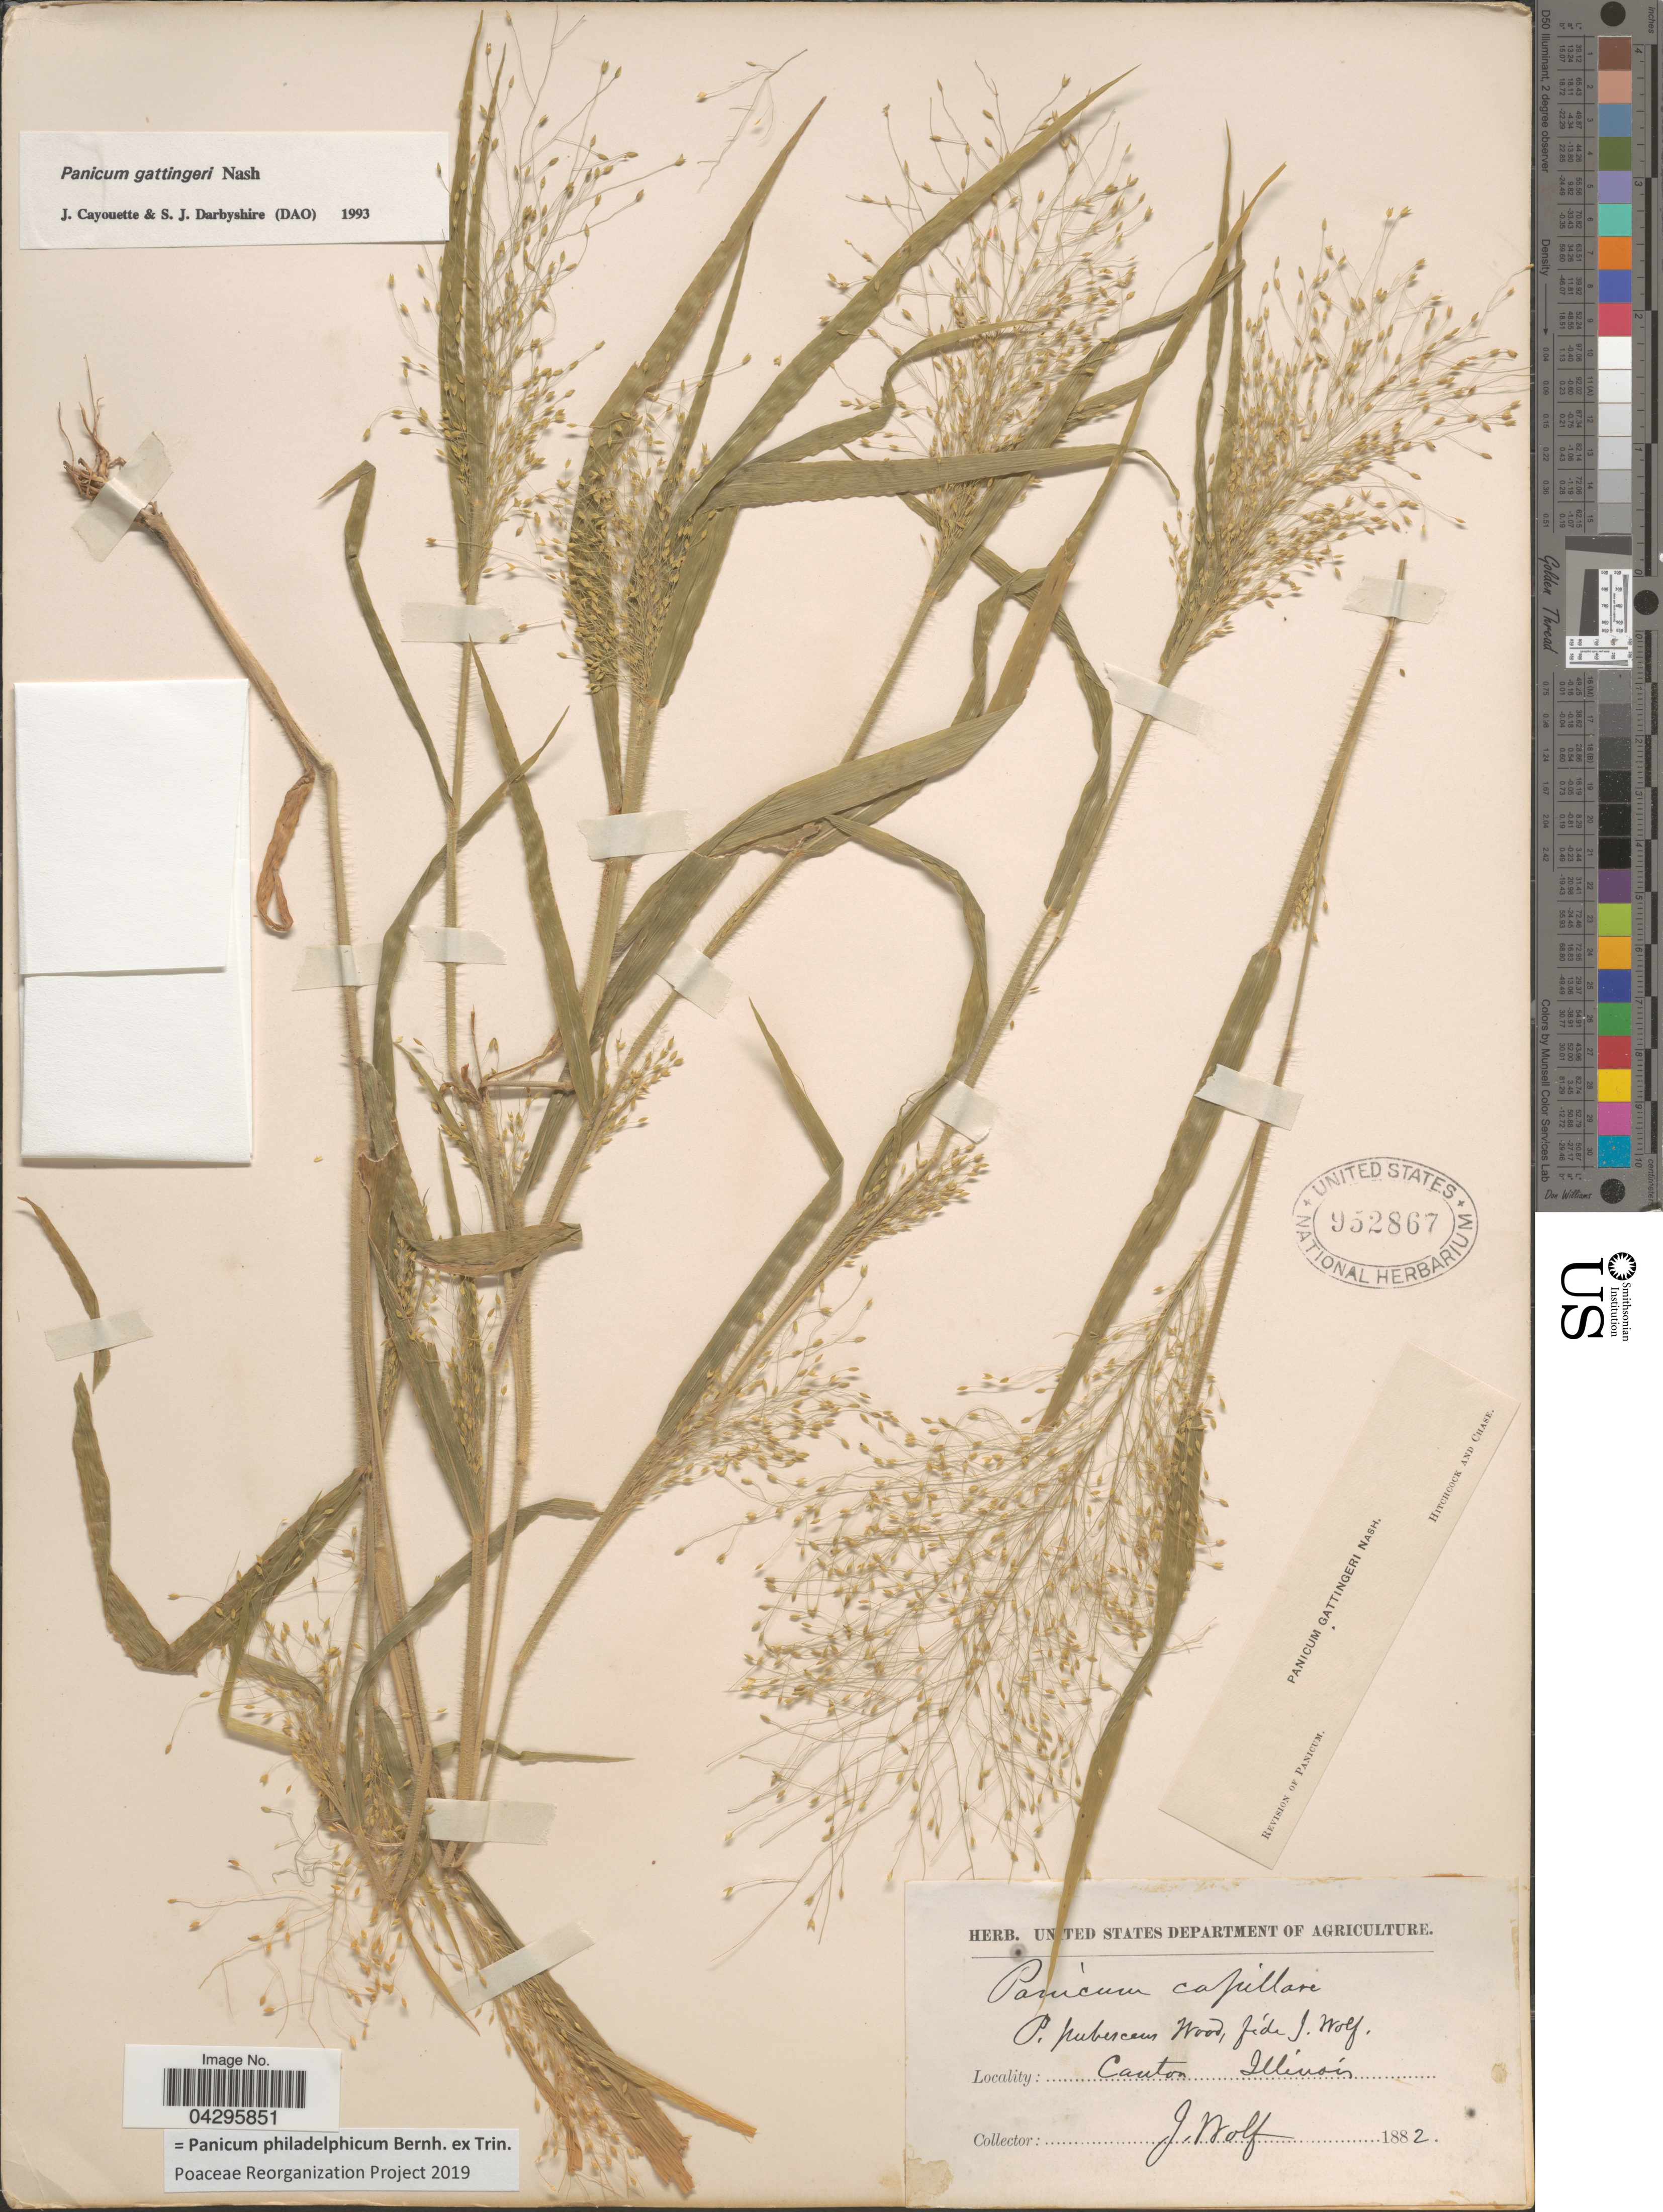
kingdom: Plantae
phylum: Tracheophyta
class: Liliopsida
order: Poales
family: Poaceae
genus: Panicum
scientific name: Panicum philadelphicum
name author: Bernh. ex Trin.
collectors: J. Wolf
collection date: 1882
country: United States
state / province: Illinois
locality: Canton.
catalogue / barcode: US 952867